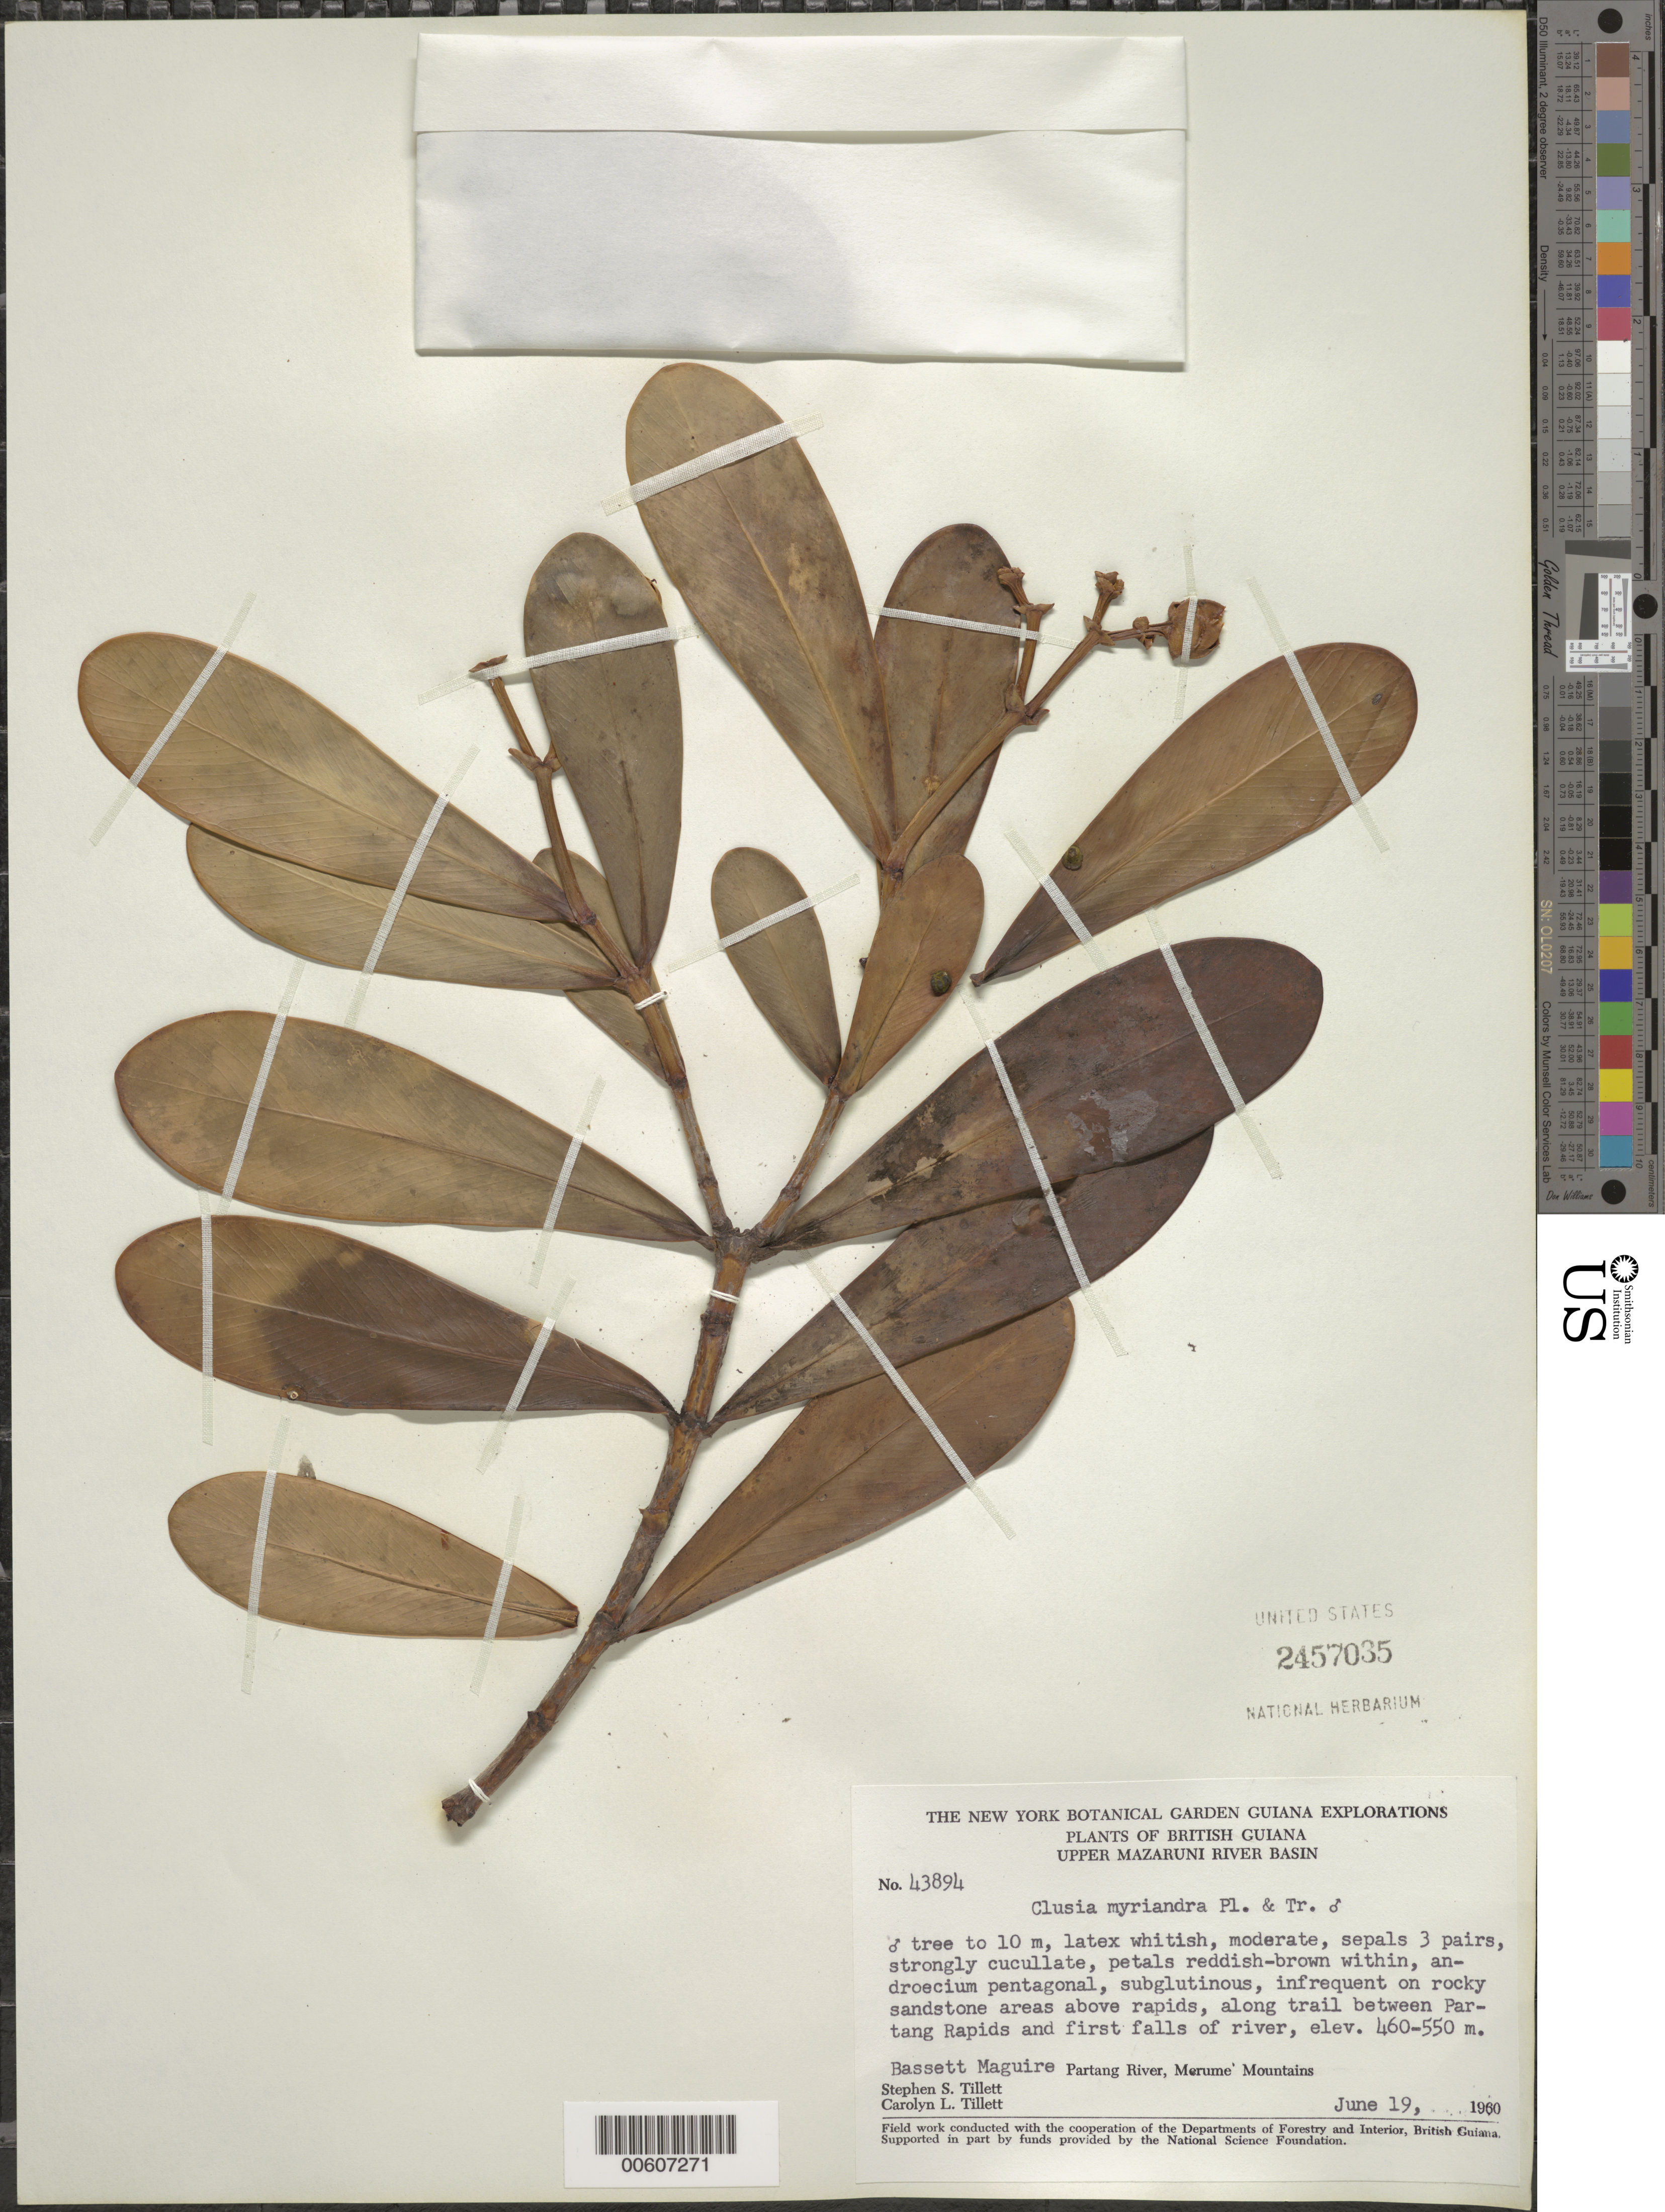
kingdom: Plantae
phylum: Tracheophyta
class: Magnoliopsida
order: Malpighiales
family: Clusiaceae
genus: Clusia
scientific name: Clusia myriandra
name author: (Benth.) Planch. & Triana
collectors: S. S. Tillett, C. L. Tillett & B. Maguire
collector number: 43894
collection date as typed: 19-Jun-60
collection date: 1960-06-19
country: Guyana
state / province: Cuyuni-Mazaruni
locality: Partang Rapids, to first falls of river, Partang R., Merume Mts.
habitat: Rocky sandstone areas above rapids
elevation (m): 460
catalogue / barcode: US 2457035